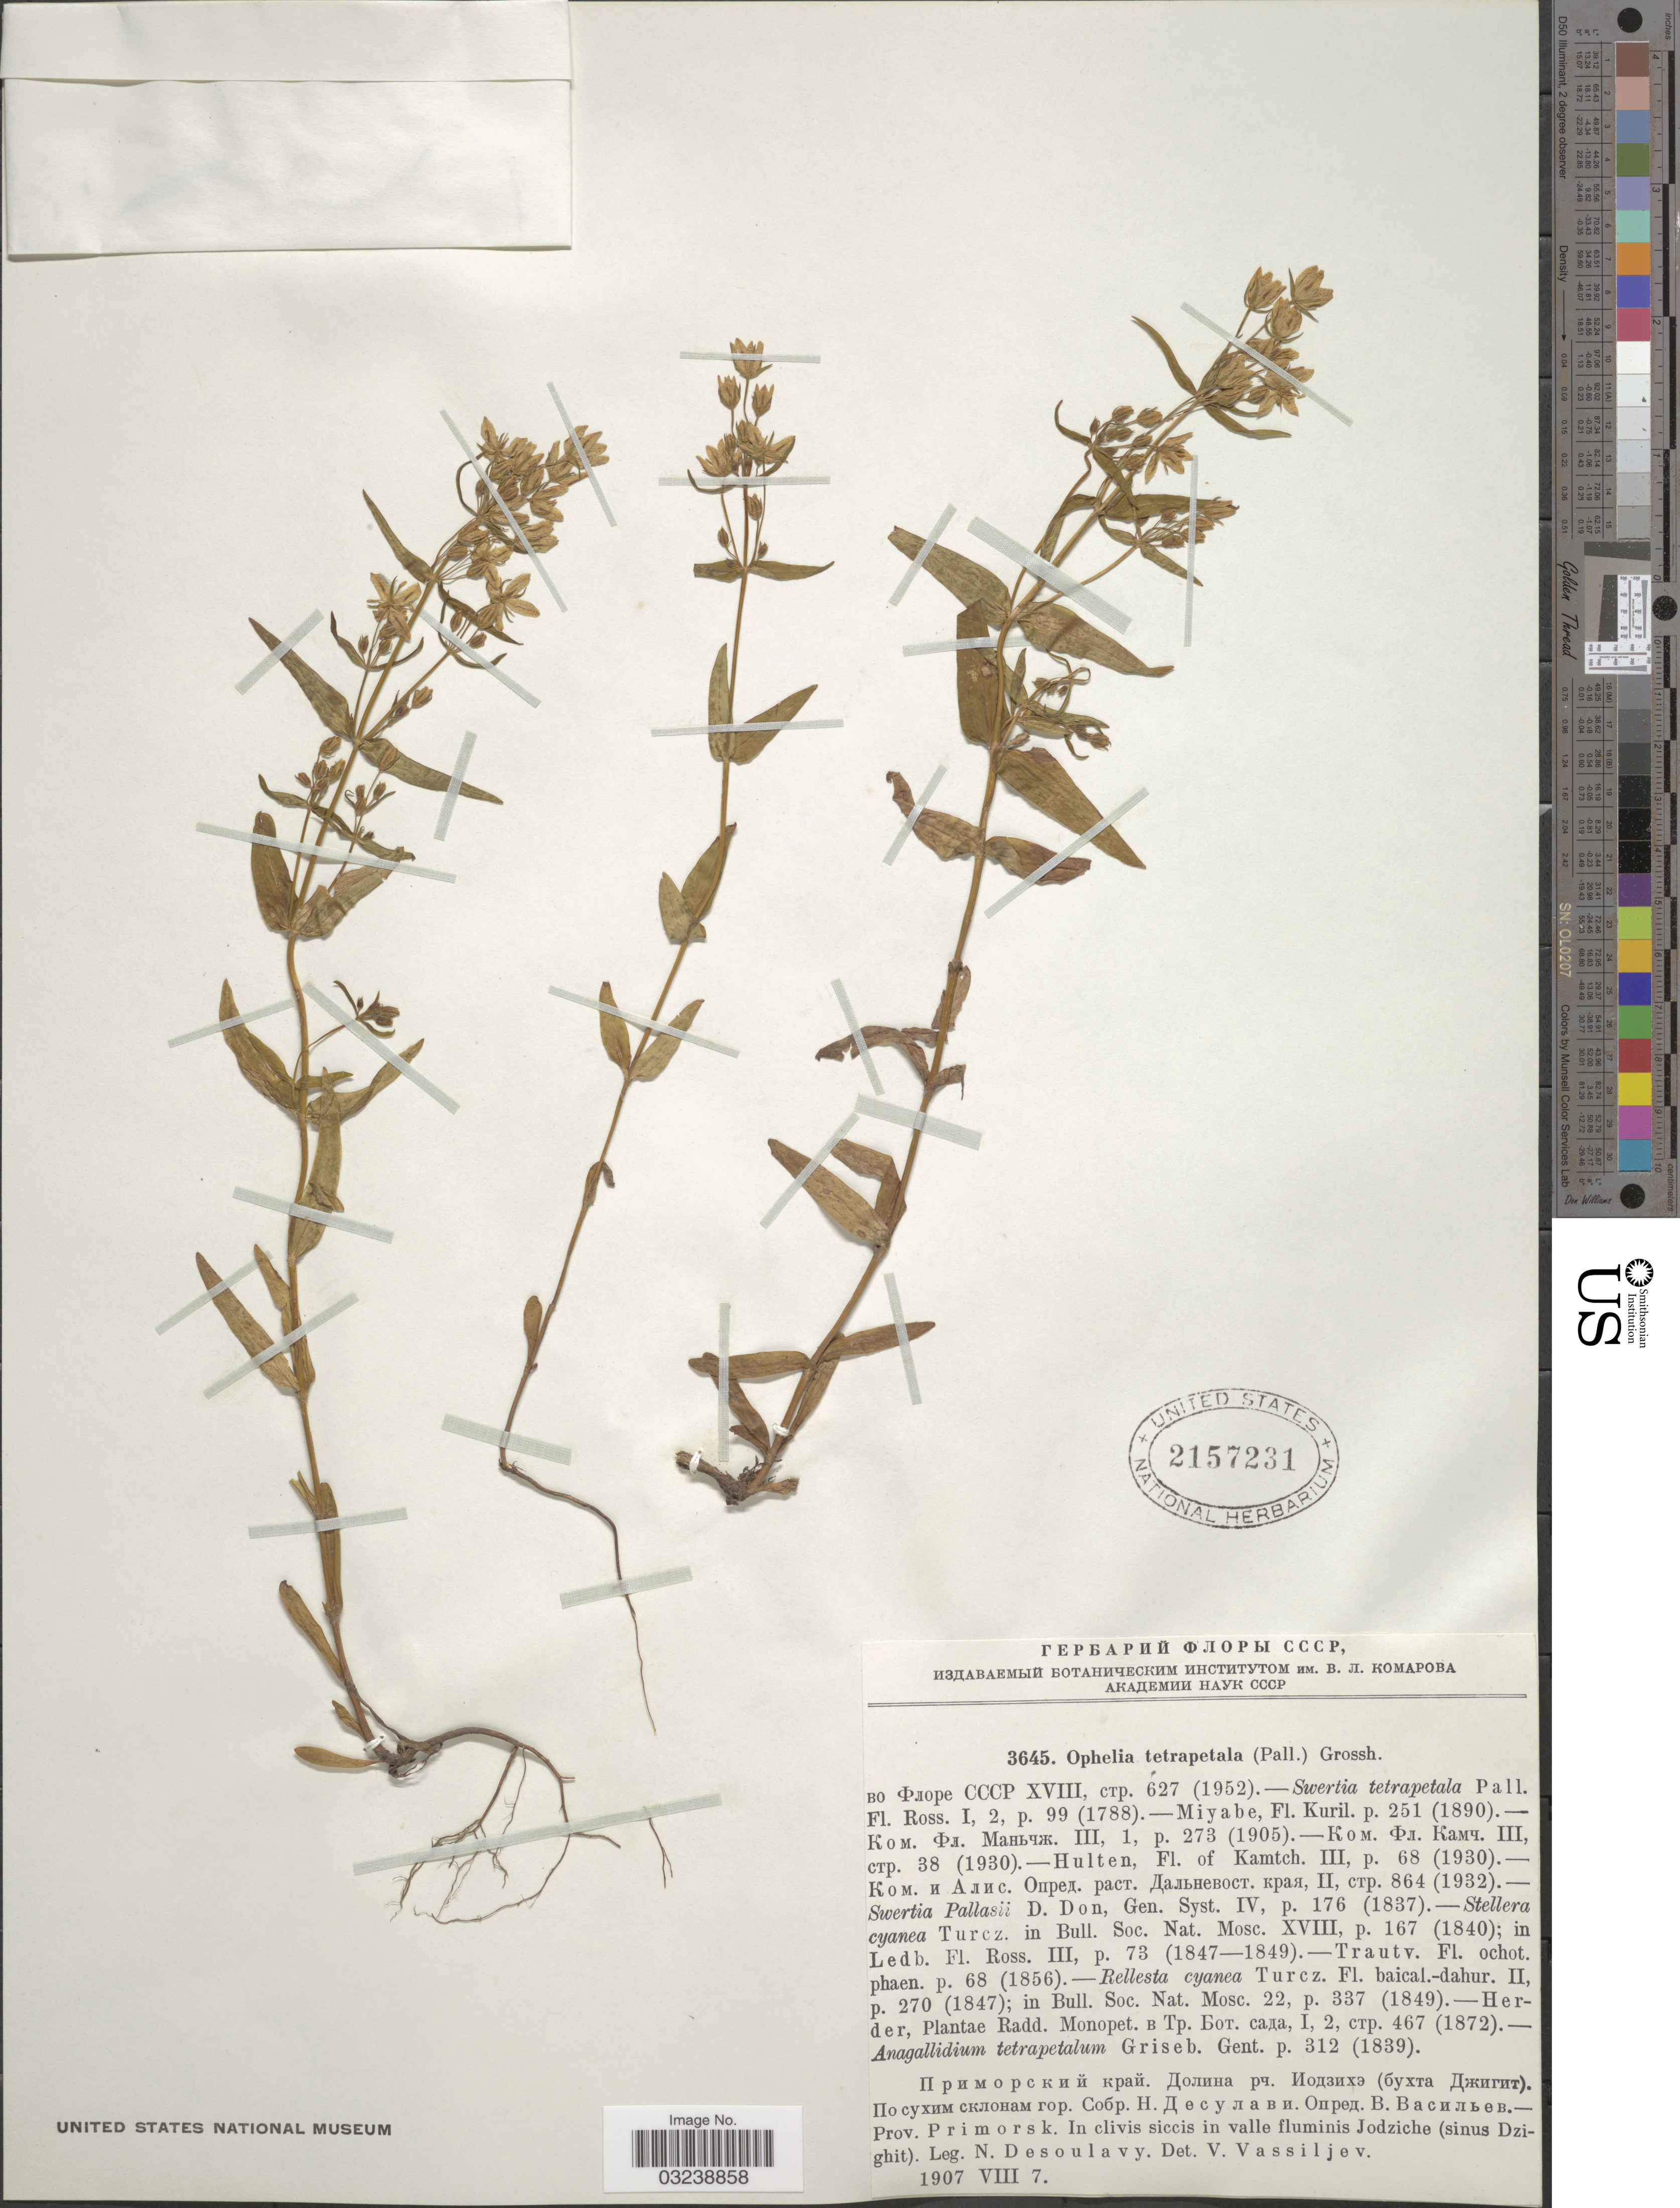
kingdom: Plantae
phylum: Tracheophyta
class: Magnoliopsida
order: Gentianales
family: Gentianaceae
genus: Swertia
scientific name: Swertia tetrapetala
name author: Pall.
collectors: N. Desoulavy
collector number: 3645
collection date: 1907-08-07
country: Russian Federation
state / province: Primorsky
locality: Prov. Primorsk. In clivis siccis in valle fluminis Jodziche (sinus Dzighit).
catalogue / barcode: US 2157231